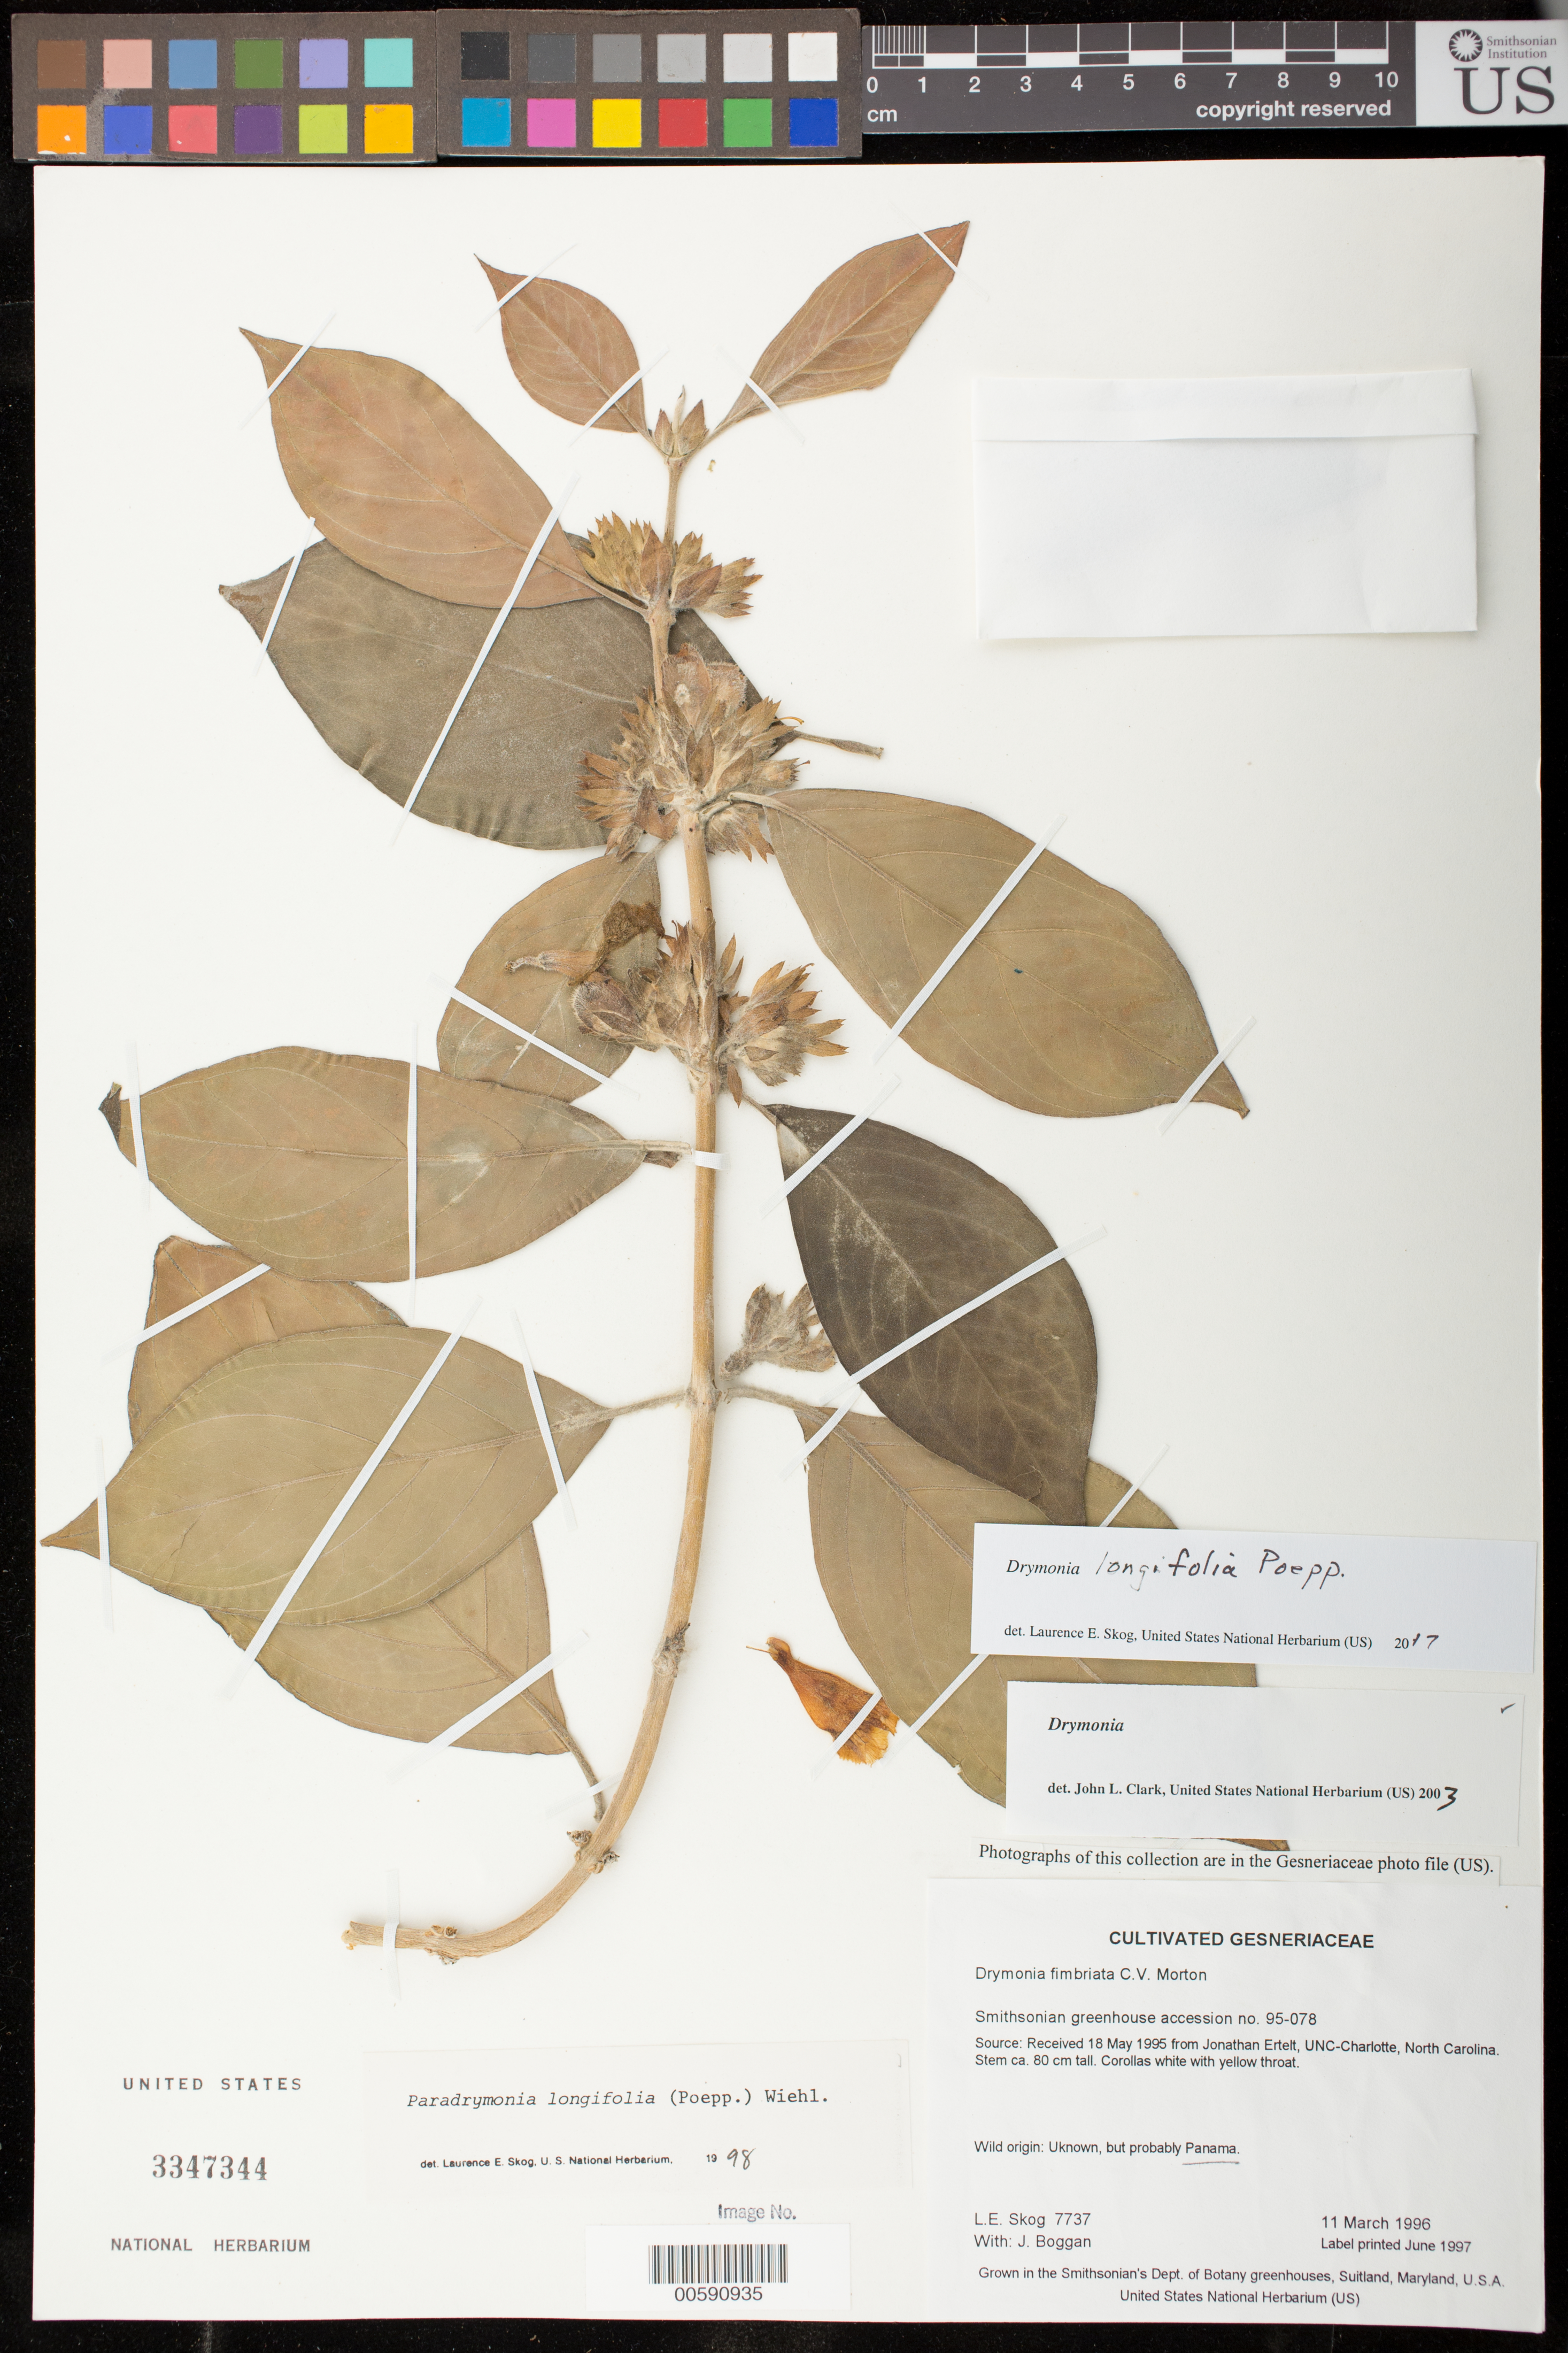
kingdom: Plantae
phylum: Tracheophyta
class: Magnoliopsida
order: Lamiales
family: Gesneriaceae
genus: Drymonia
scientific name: Drymonia longifolia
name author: Poepp.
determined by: Skog, Laurence E.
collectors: L. E. Skog & J. K. Boggan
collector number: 7737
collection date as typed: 11 Mar 1996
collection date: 1996-03-11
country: United States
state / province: Maryland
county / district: Prince George's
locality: Grown in the Smithsonian's Dept. of Botany greenhouses, Suitland, Maryland, U.S.A.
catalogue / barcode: US 3347344